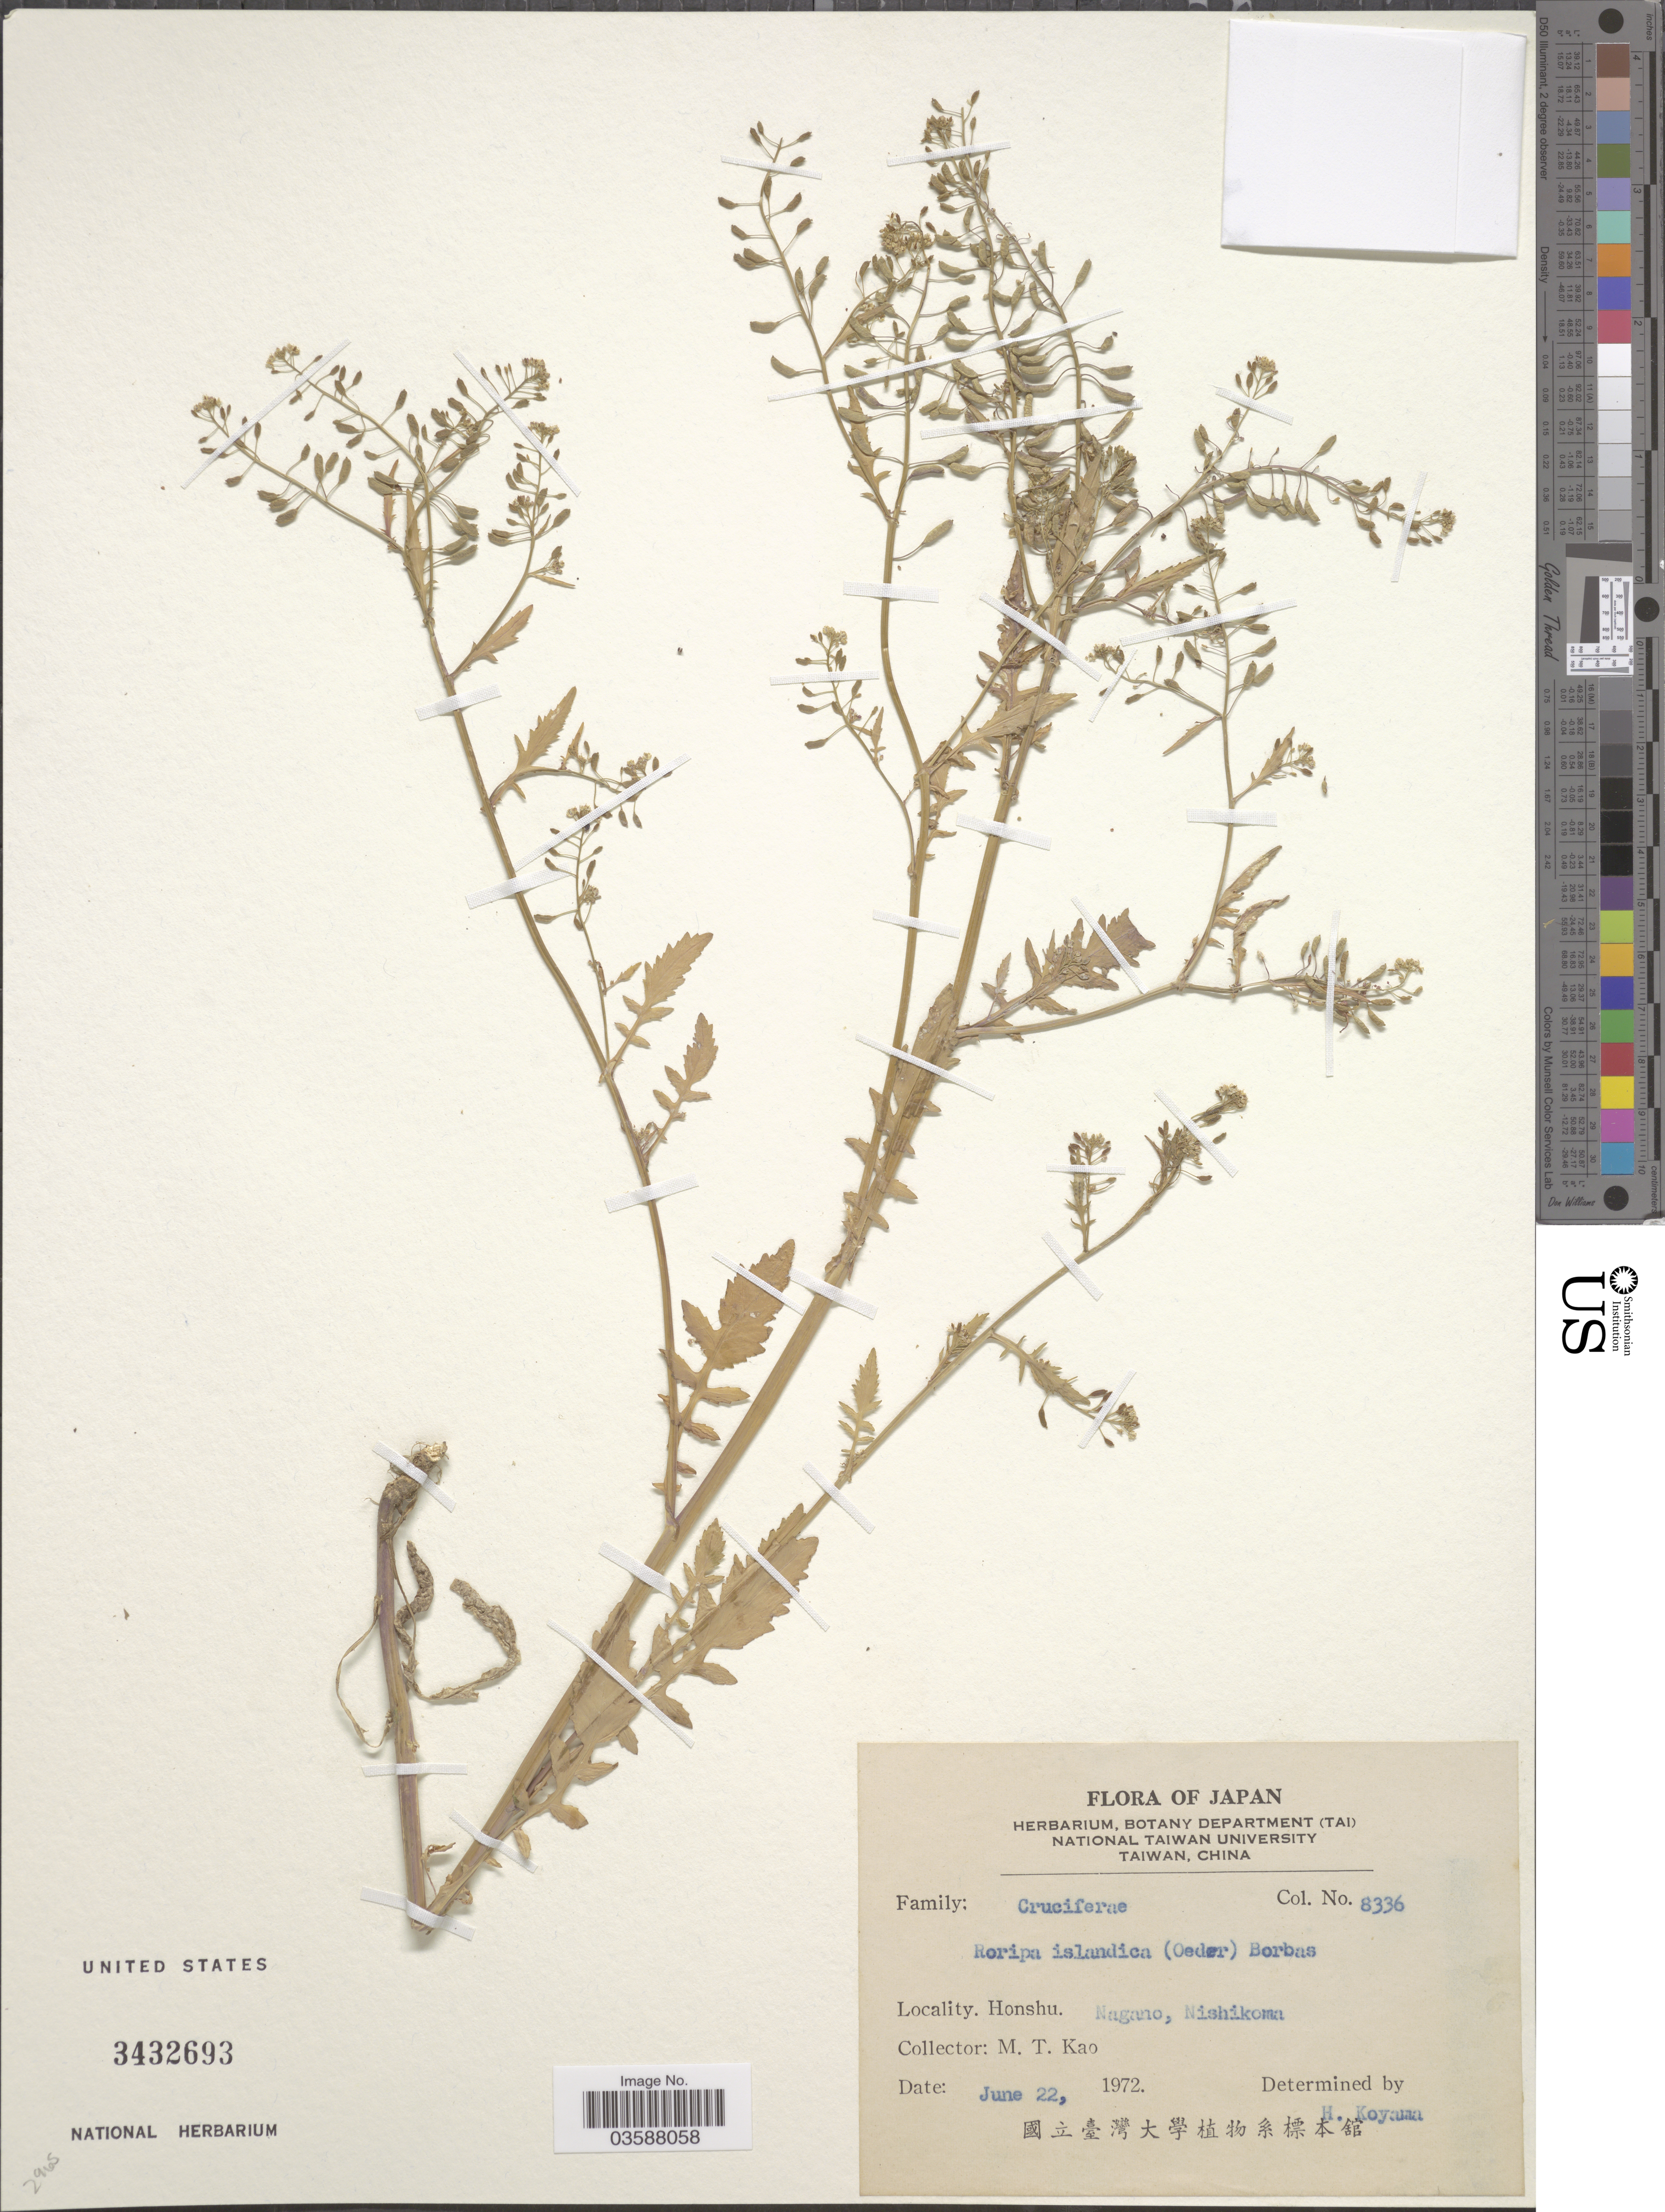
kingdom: Plantae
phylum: Tracheophyta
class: Magnoliopsida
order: Brassicales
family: Brassicaceae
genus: Rorippa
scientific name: Rorippa islandica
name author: (Oeder) Borbás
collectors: M. T. Kao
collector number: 8336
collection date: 1972-06-22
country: Japan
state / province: Nagano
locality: Honshu. Nishikoma.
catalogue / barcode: US 3432693